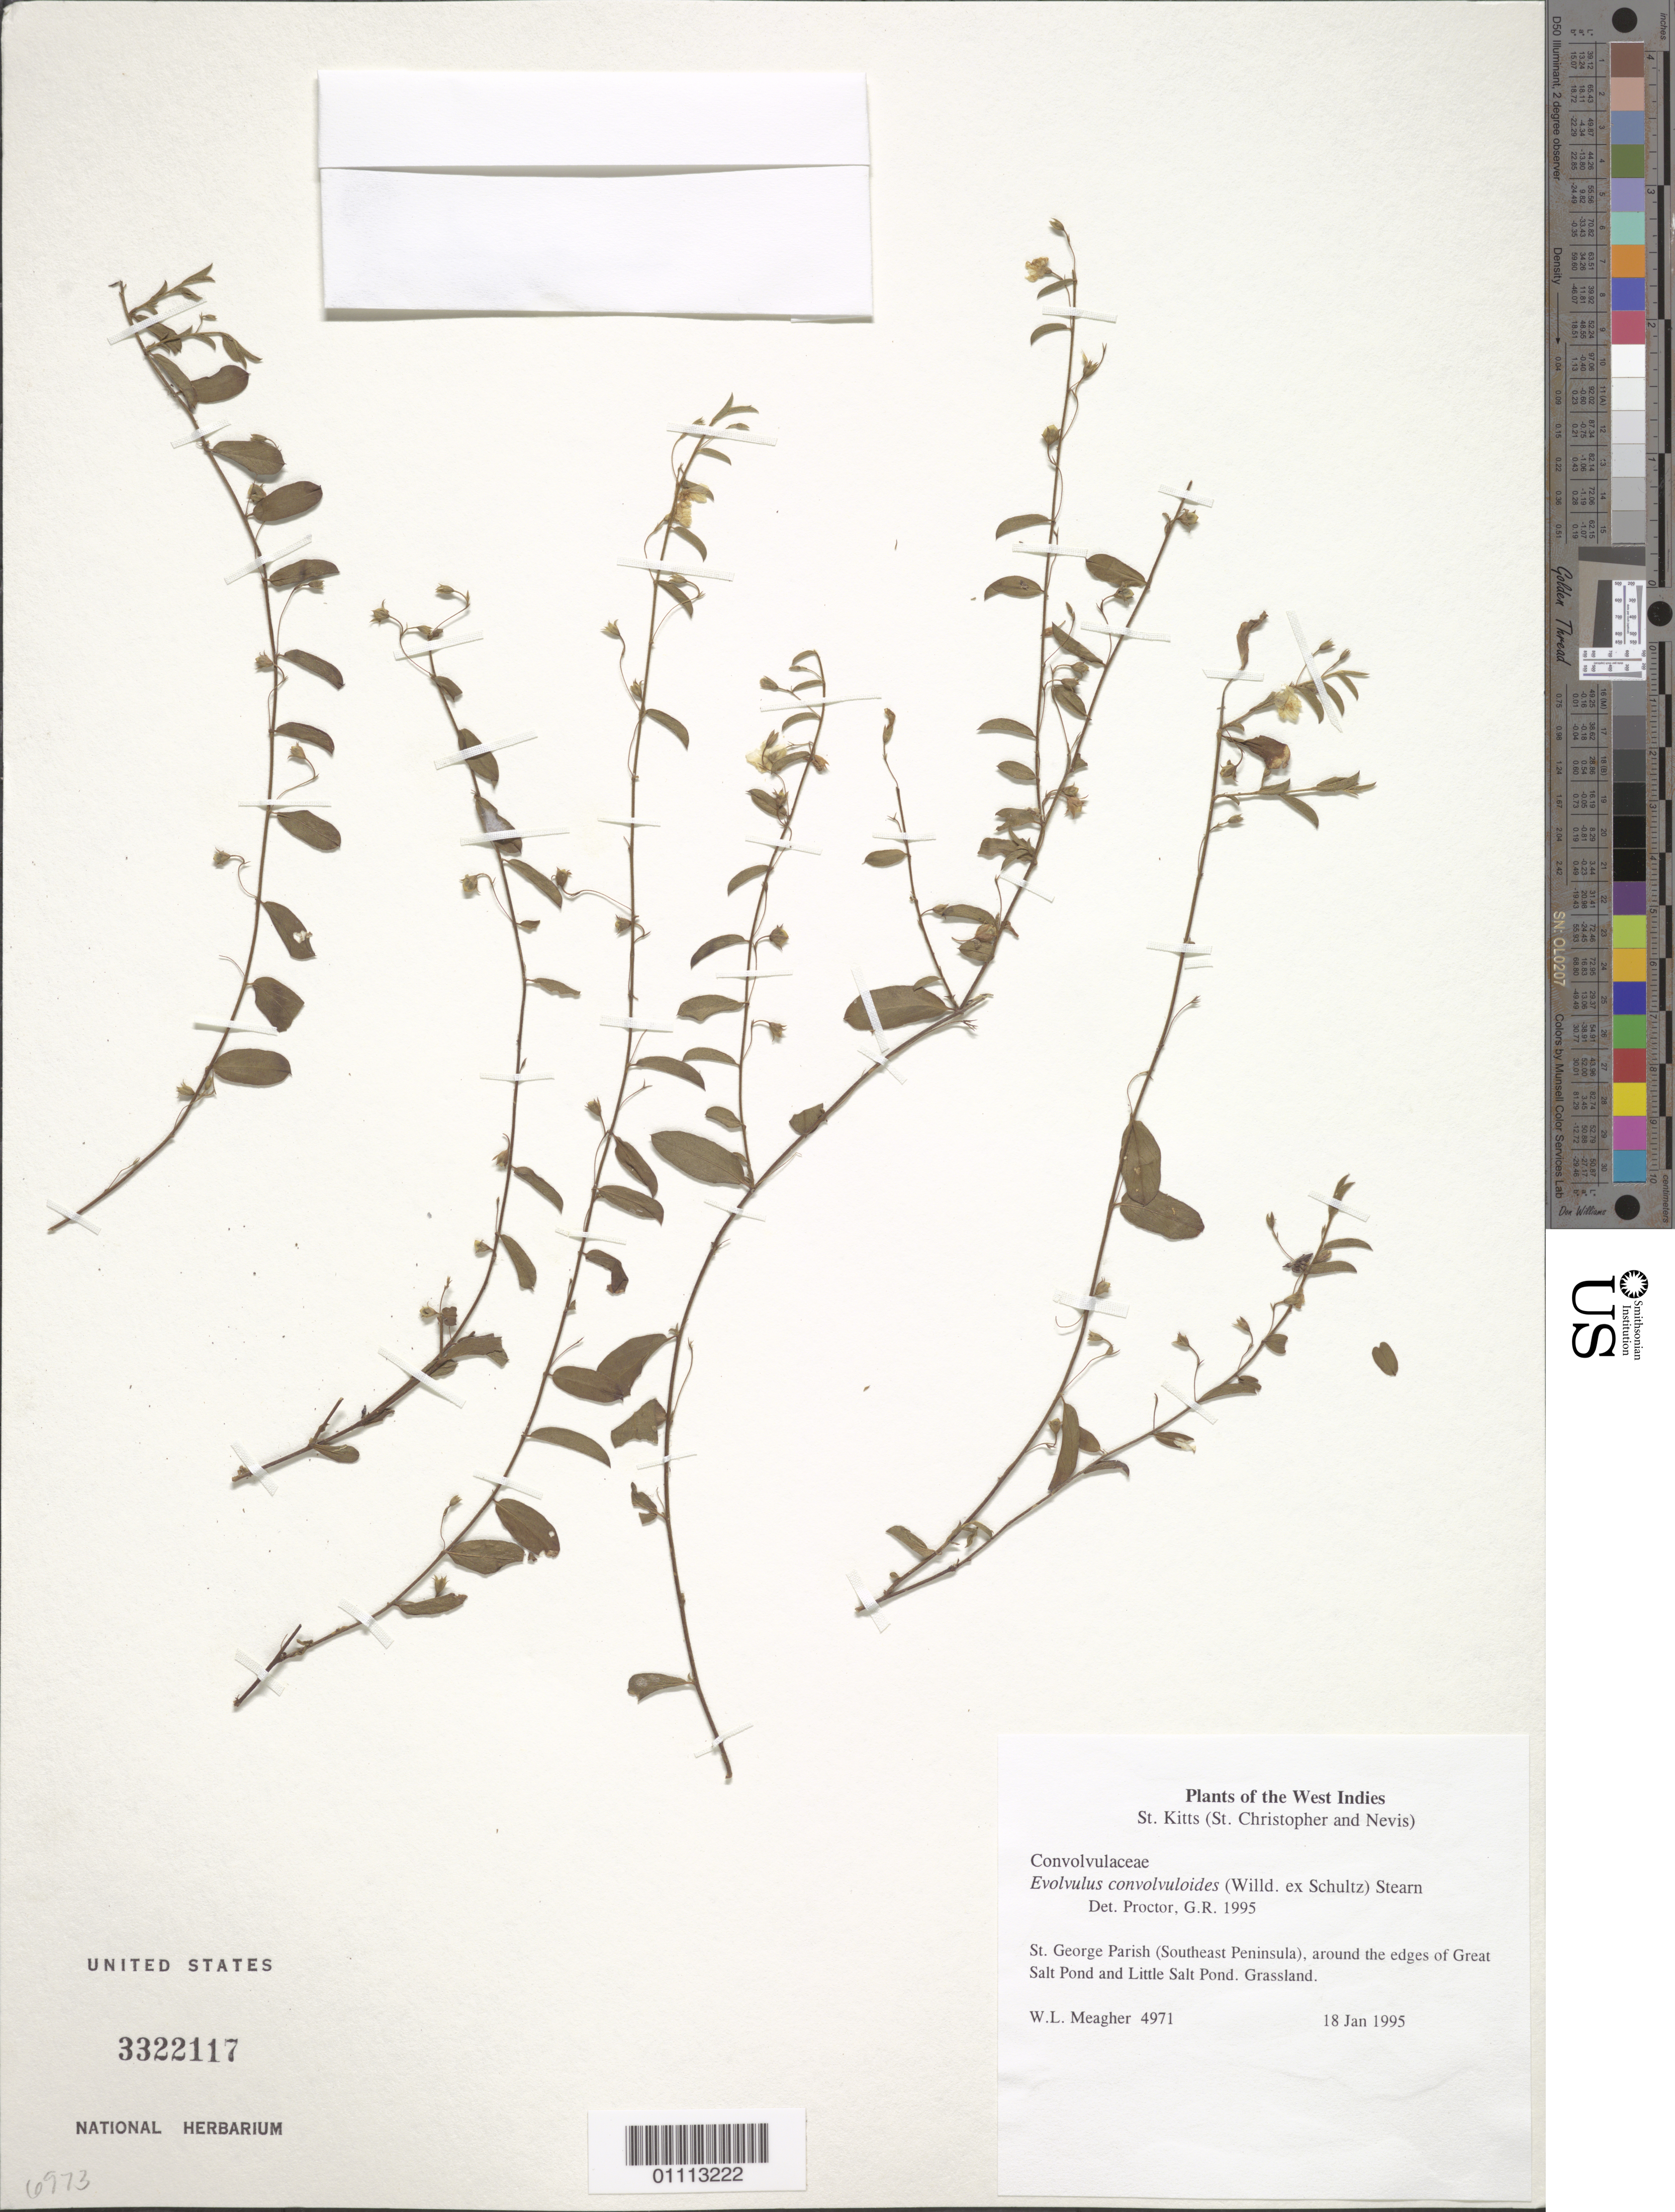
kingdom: Plantae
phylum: Tracheophyta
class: Magnoliopsida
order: Solanales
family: Convolvulaceae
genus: Evolvulus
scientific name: Evolvulus convolvuloides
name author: (Willd. ex Schult.) Stearn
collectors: W. Meagher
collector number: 4971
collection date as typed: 18 Jan 1995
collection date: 1995-01-18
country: St. Christopher-Nevis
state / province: St. George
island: St. Christopher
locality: (SE Peninsula), around the edges of Great Salt Pond. Grassland.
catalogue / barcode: US 3322117